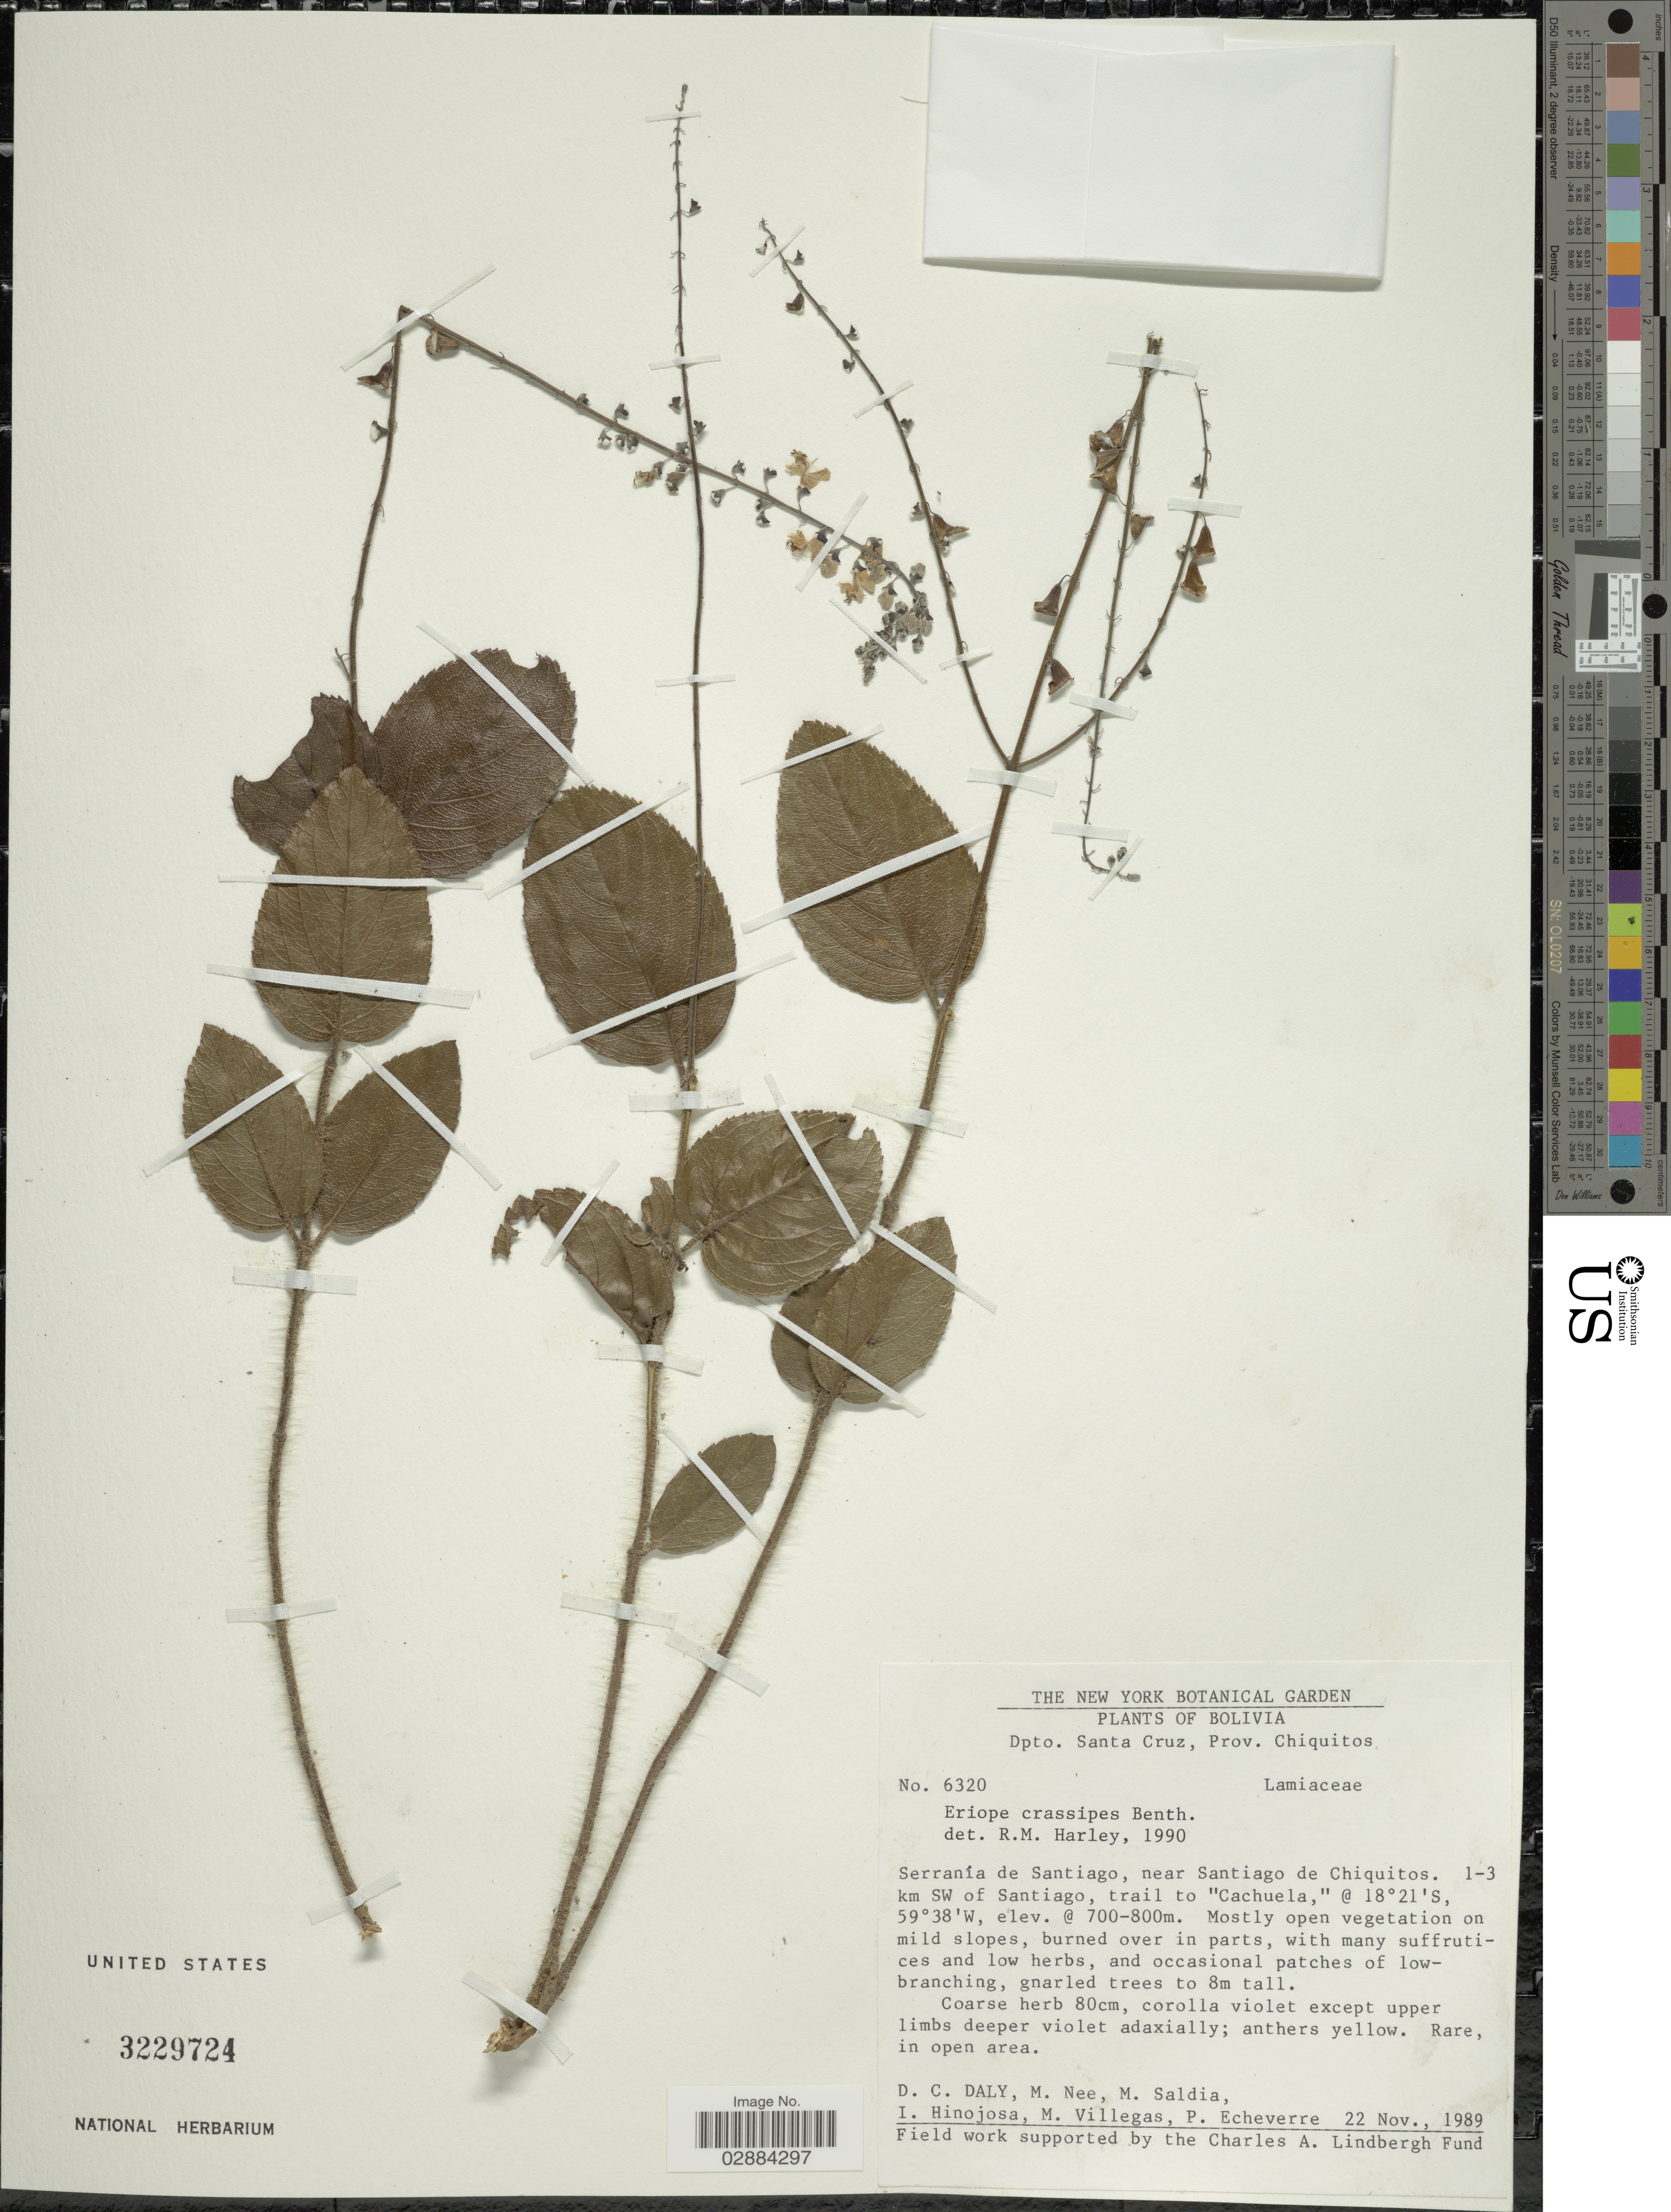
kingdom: Plantae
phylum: Tracheophyta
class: Magnoliopsida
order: Lamiales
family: Lamiaceae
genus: Eriope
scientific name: Eriope crassipes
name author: Benth.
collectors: D. C. Daly, M. Nee, M. Saldia, I. Hinojosa & et al.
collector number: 6320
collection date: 1989-11-22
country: Bolivia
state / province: Santa Cruz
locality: Dpto. Santa Cruz, Prov. Chiquitos. Serranía de Santiago, near Santiago de Chiquitos. 1-3 km SW of Santiago, trail to "Cachuela".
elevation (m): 700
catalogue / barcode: US 3229724